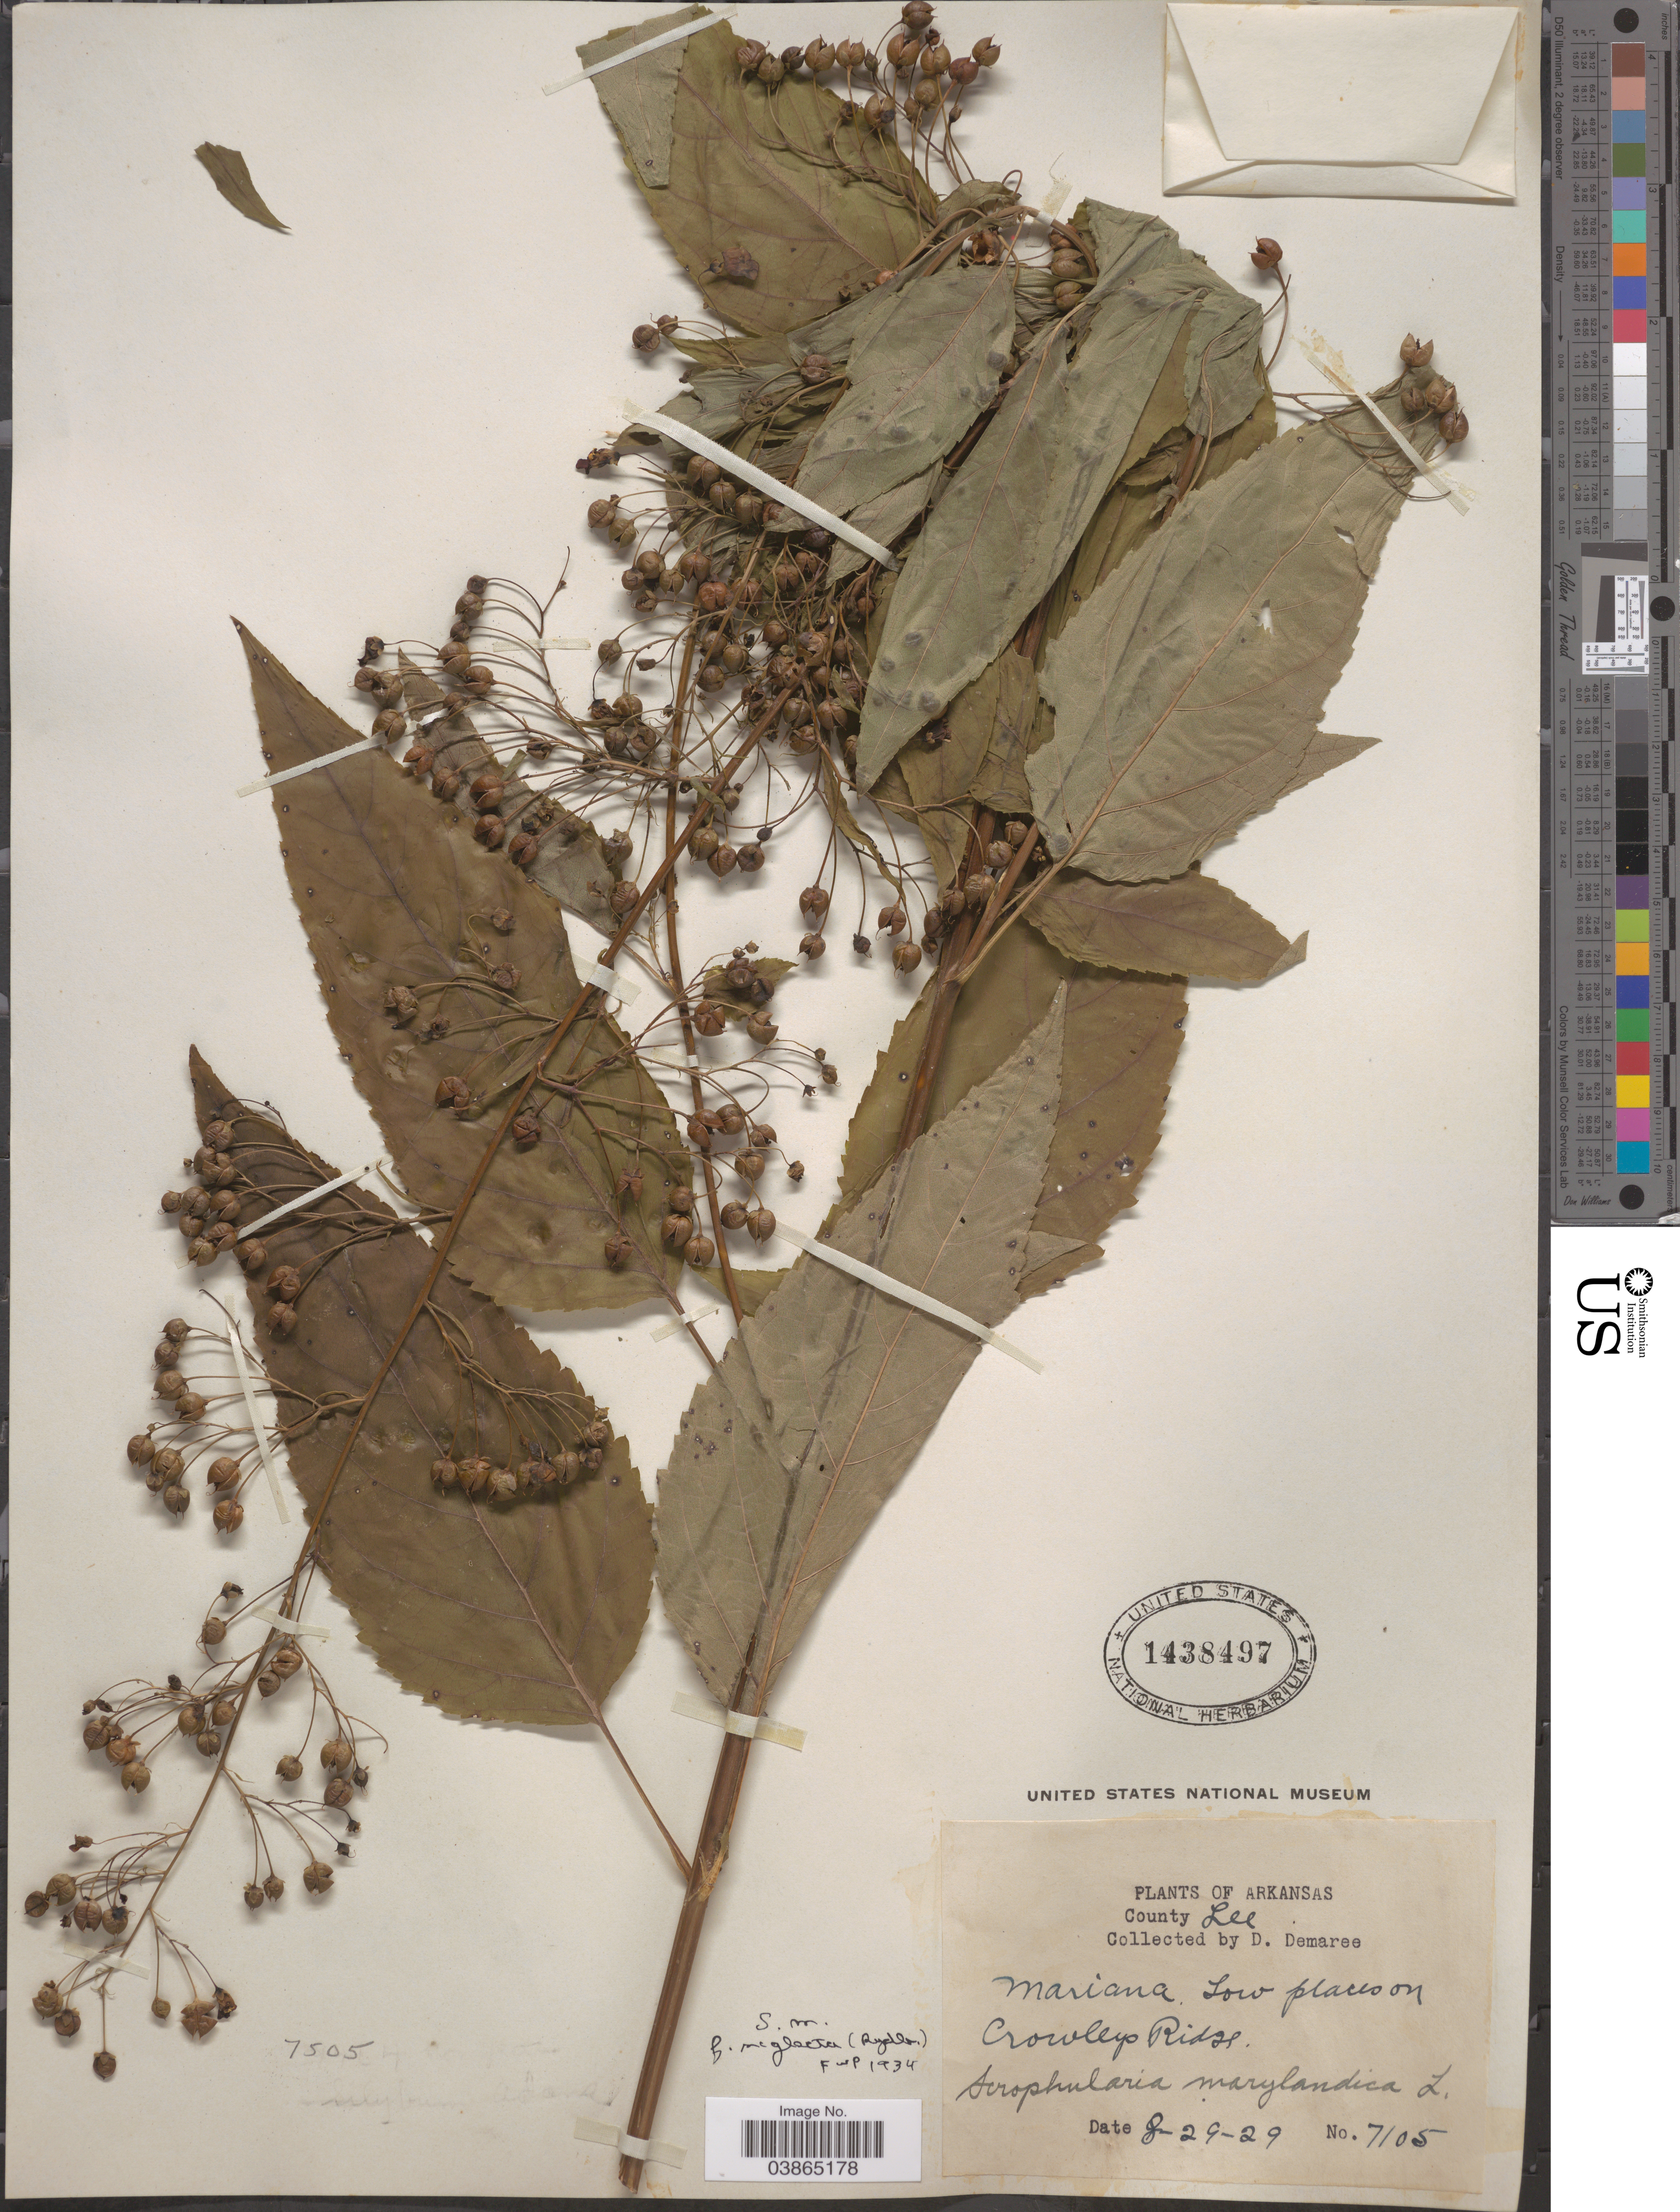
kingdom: Plantae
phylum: Tracheophyta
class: Magnoliopsida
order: Lamiales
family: Scrophulariaceae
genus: Scrophularia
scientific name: Scrophularia marilandica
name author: L.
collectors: D. Demaree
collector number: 7105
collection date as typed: Transcribed d/m/y: 29/8/29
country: United States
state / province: Arkansas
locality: County Lee. Crowley Ridge.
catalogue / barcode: US 1438497